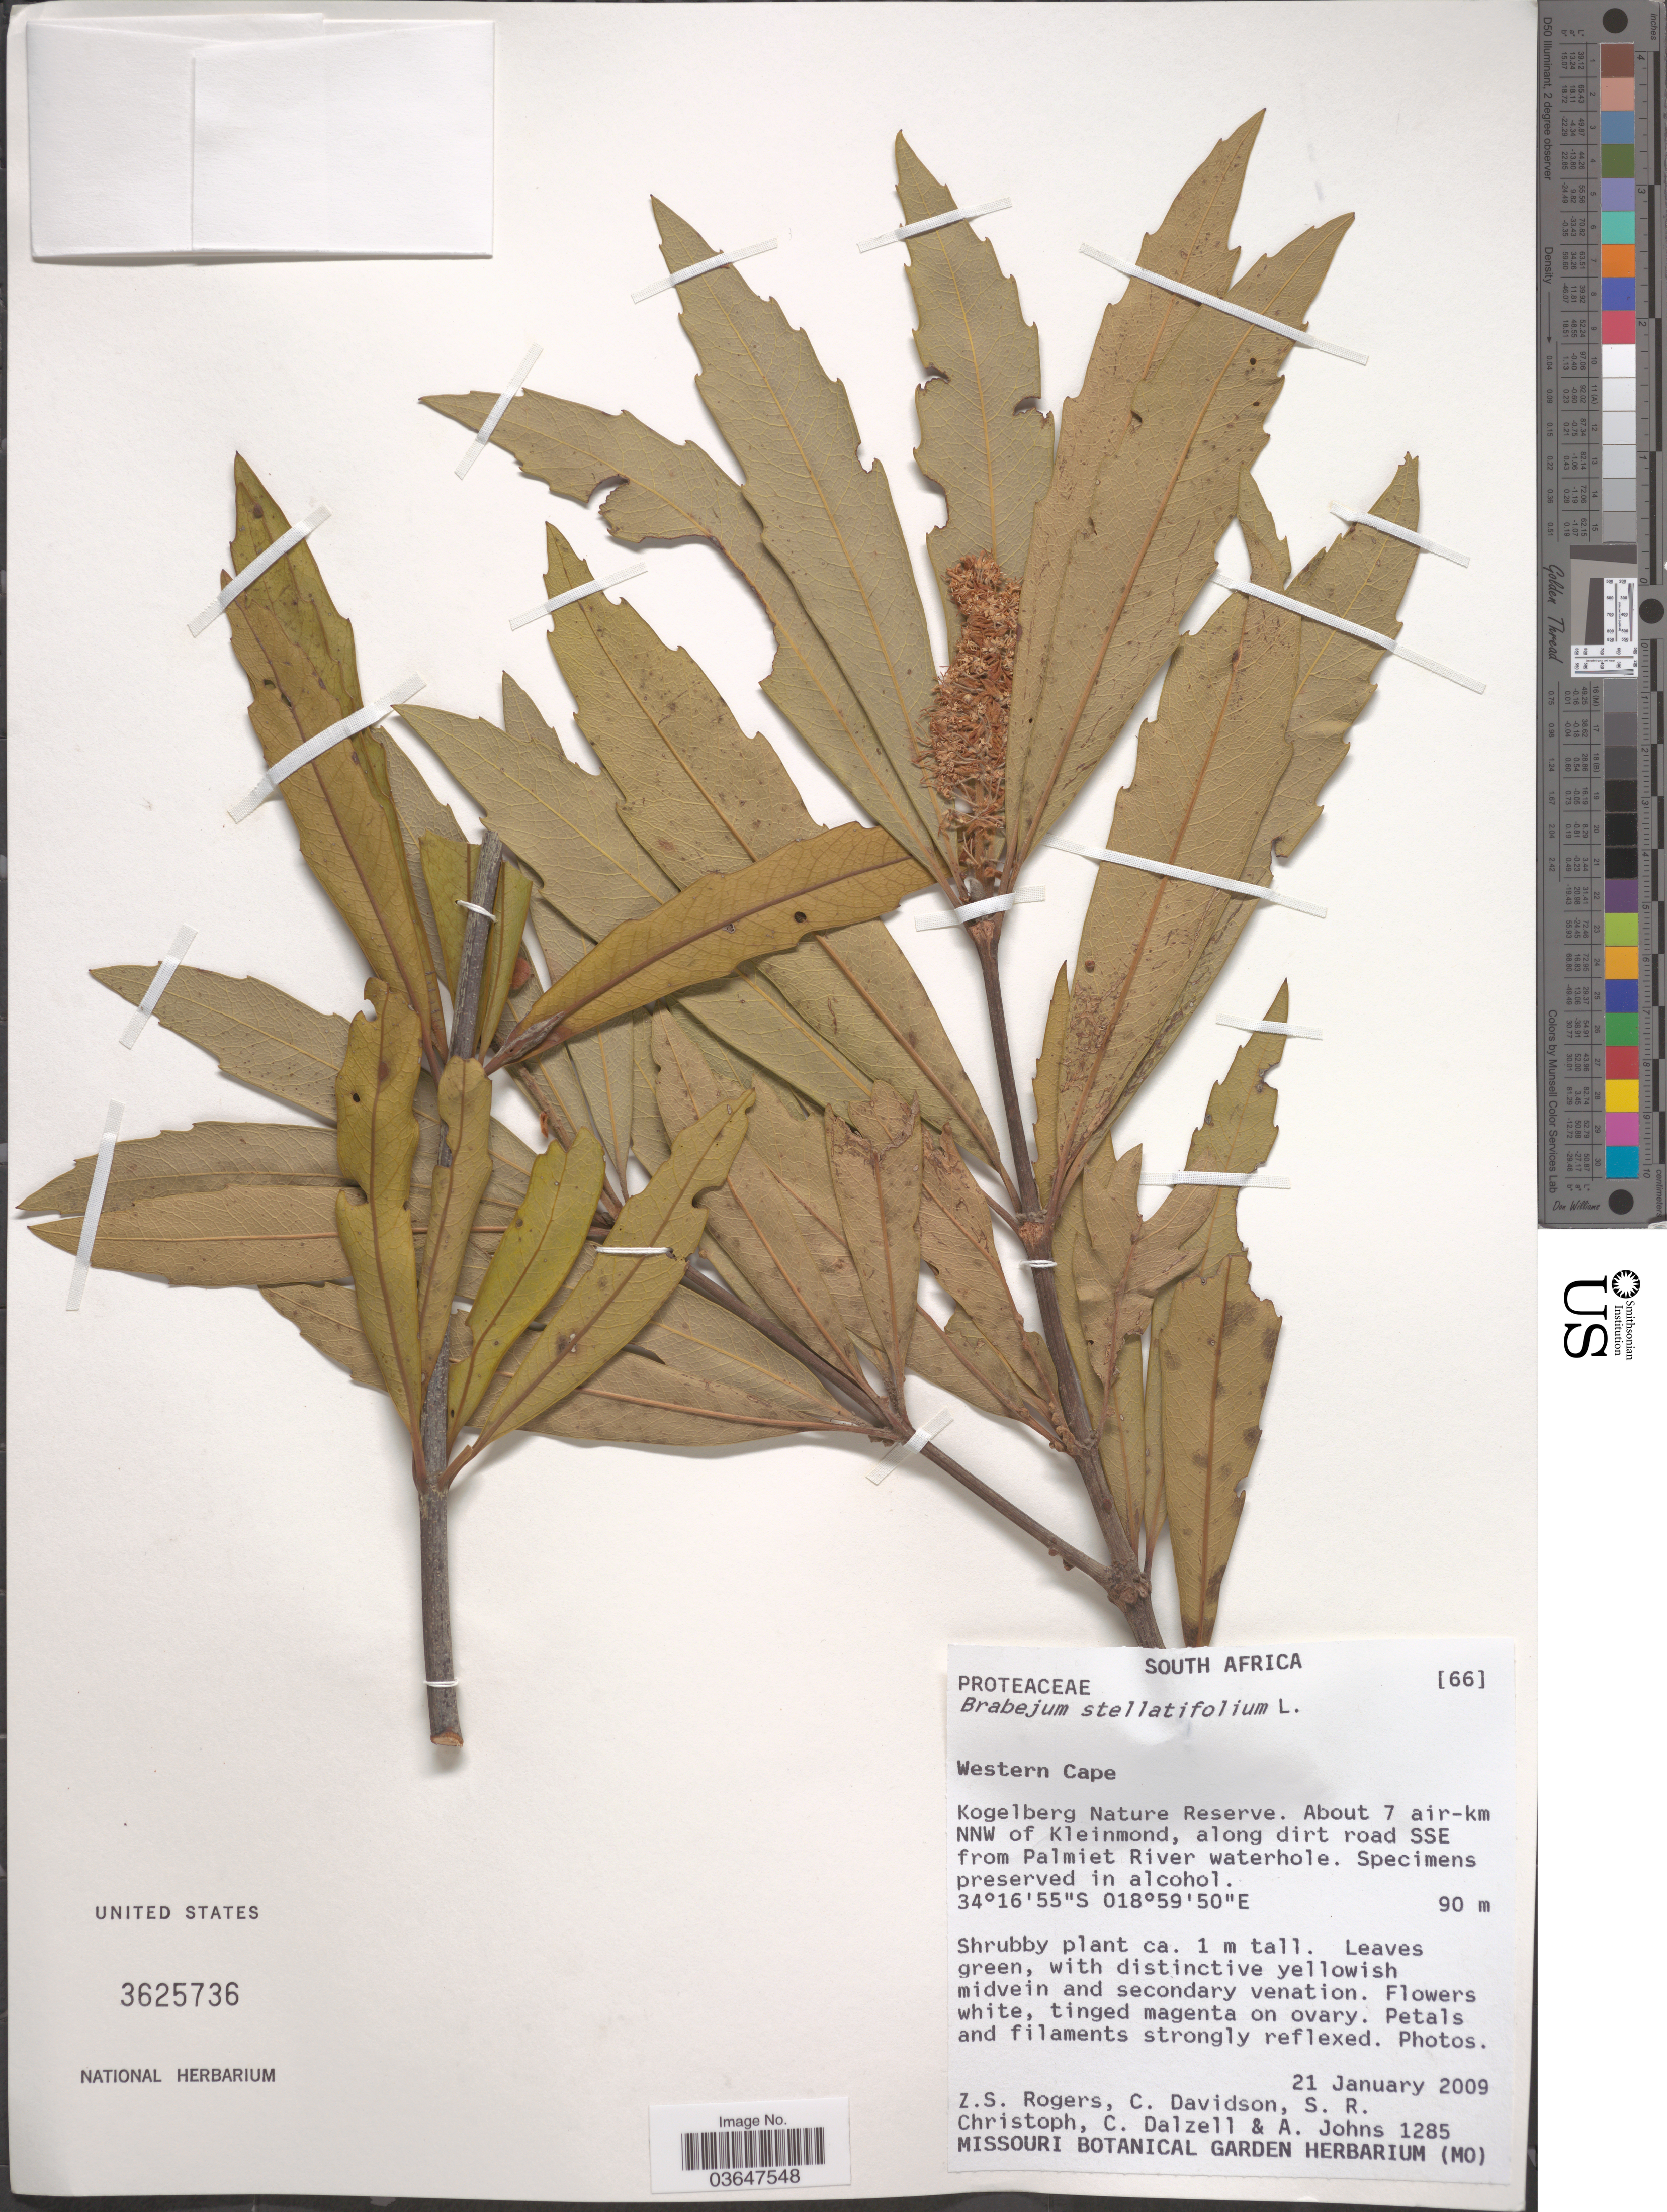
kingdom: Plantae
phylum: Tracheophyta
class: Magnoliopsida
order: Proteales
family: Proteaceae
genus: Brabejum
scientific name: Brabejum stellatifolium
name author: L.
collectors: Z. S. Rogers, C. Davidson, S. Christoph, C. Dalzell & A. Johns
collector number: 1285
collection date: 2009-01-21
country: South Africa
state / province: Western Cape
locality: Kogelberg Nature Reserve. About 7 air-km NNW of Kleinmond, along dirt road SSE from Palmiet River waterhole.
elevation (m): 90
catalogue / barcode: US 3625736